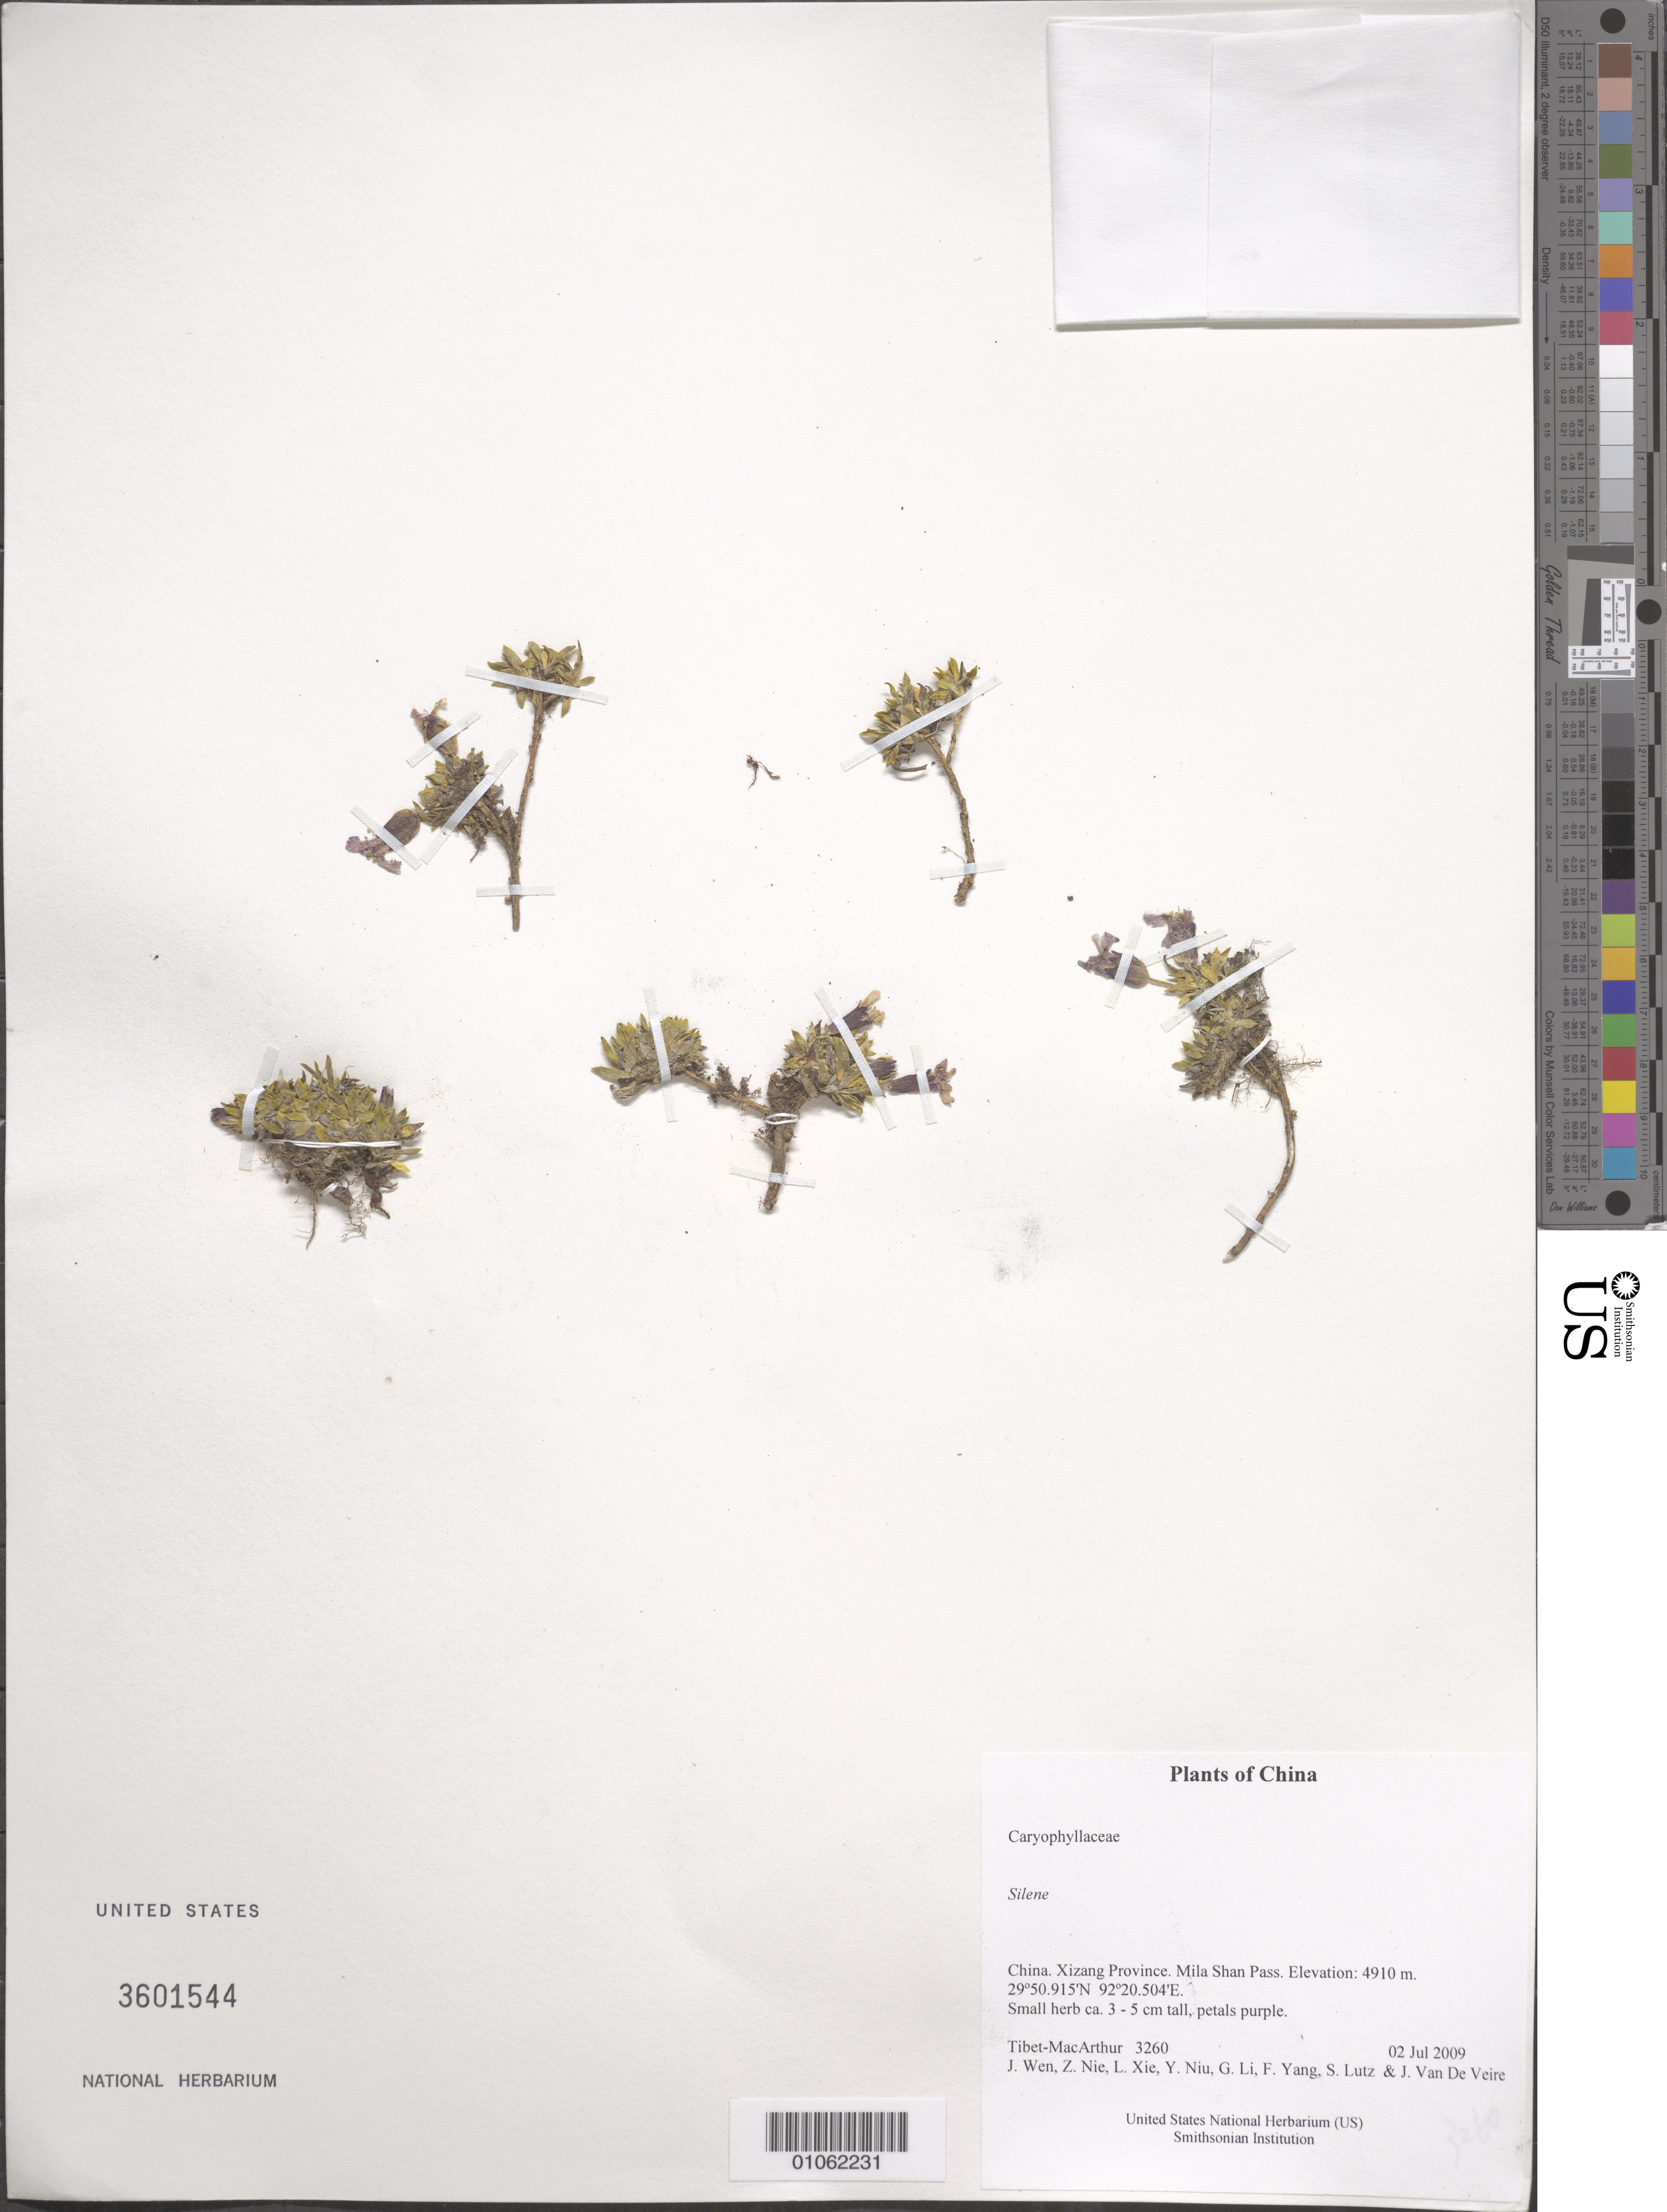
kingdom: Plantae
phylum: Tracheophyta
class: Magnoliopsida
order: Caryophyllales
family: Caryophyllaceae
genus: Silene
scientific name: Silene sp.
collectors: Tibet-MacArthur, J. Wen, Z. Nie, L. Xie, Y. Niu, G. Li, F. Yang, S. Lutz & J. Van De Veire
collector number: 3260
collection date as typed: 02 Jul 2009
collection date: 2009-07-02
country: China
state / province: Xizang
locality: Mila Shan Pass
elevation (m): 4910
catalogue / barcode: US 3601544